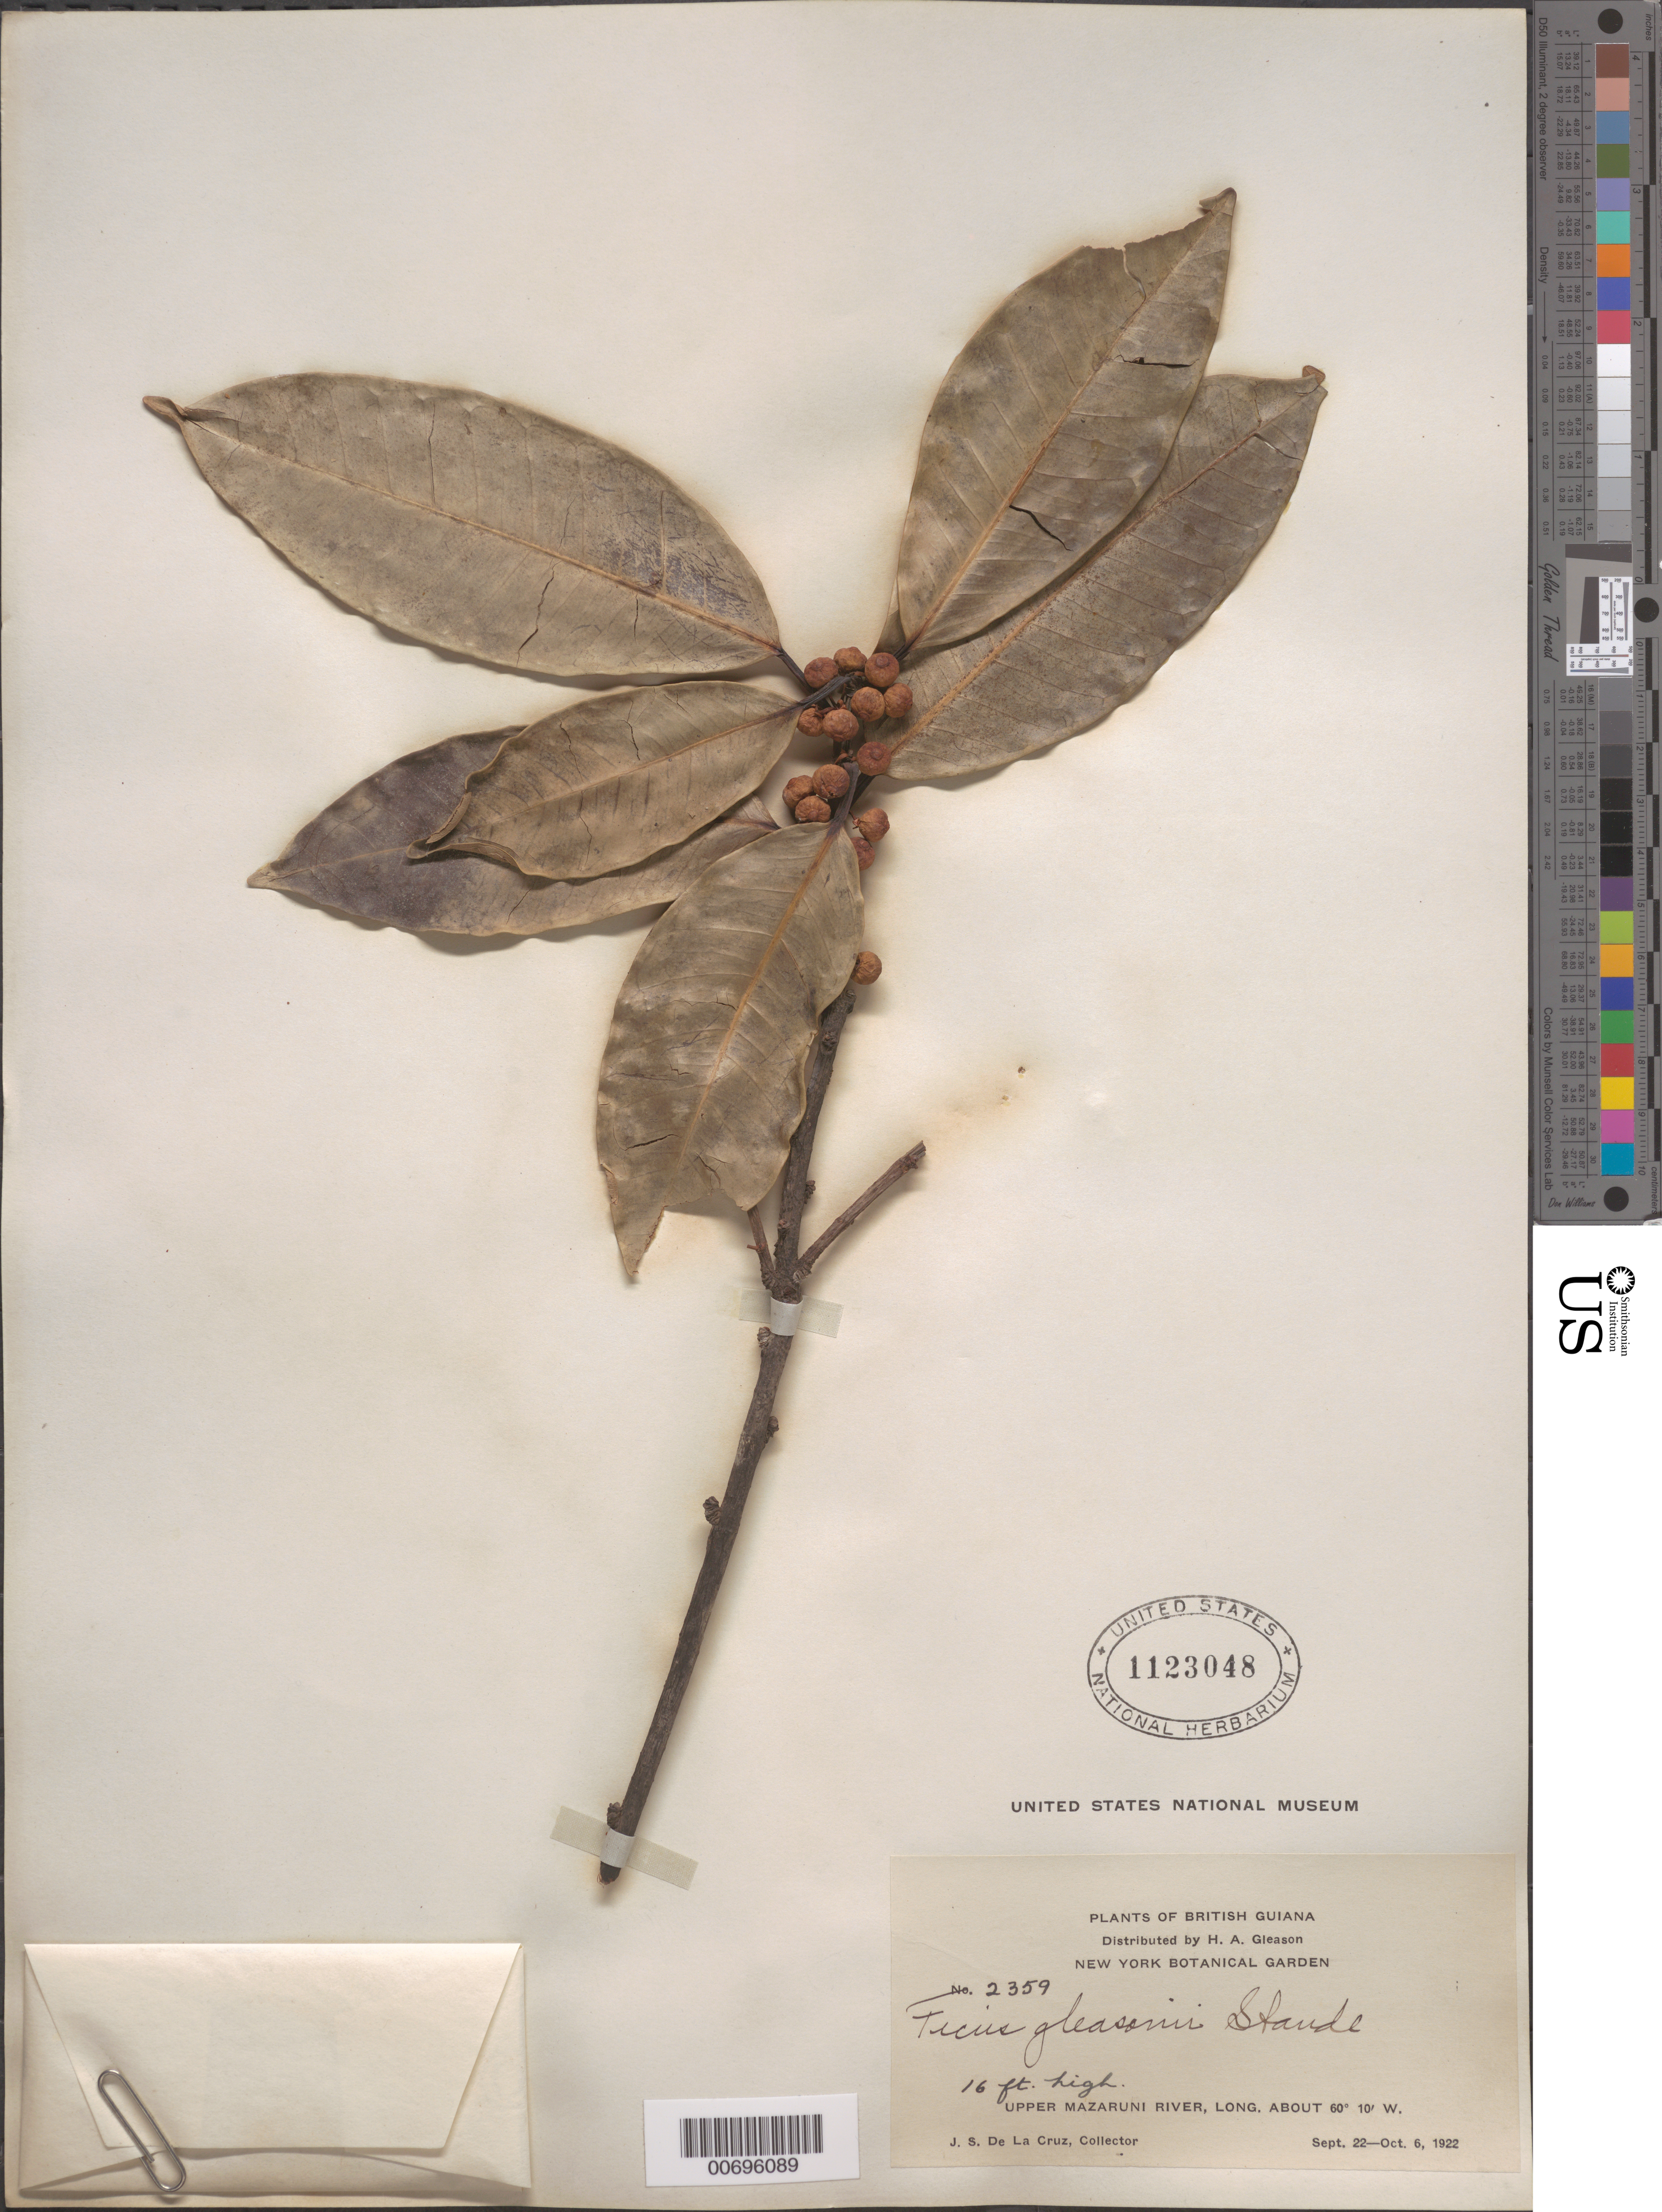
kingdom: Plantae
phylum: Tracheophyta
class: Magnoliopsida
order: Rosales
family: Moraceae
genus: Ficus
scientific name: Ficus gleasonii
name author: Standl.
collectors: J. S. de la Cruz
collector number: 2359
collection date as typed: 22-Sep-22 to 6-Oct-22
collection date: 1922-09-22/1922-10-06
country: Guyana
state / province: Cuyuni-Mazaruni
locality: Upper Mazaruni R.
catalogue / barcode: US 1123048